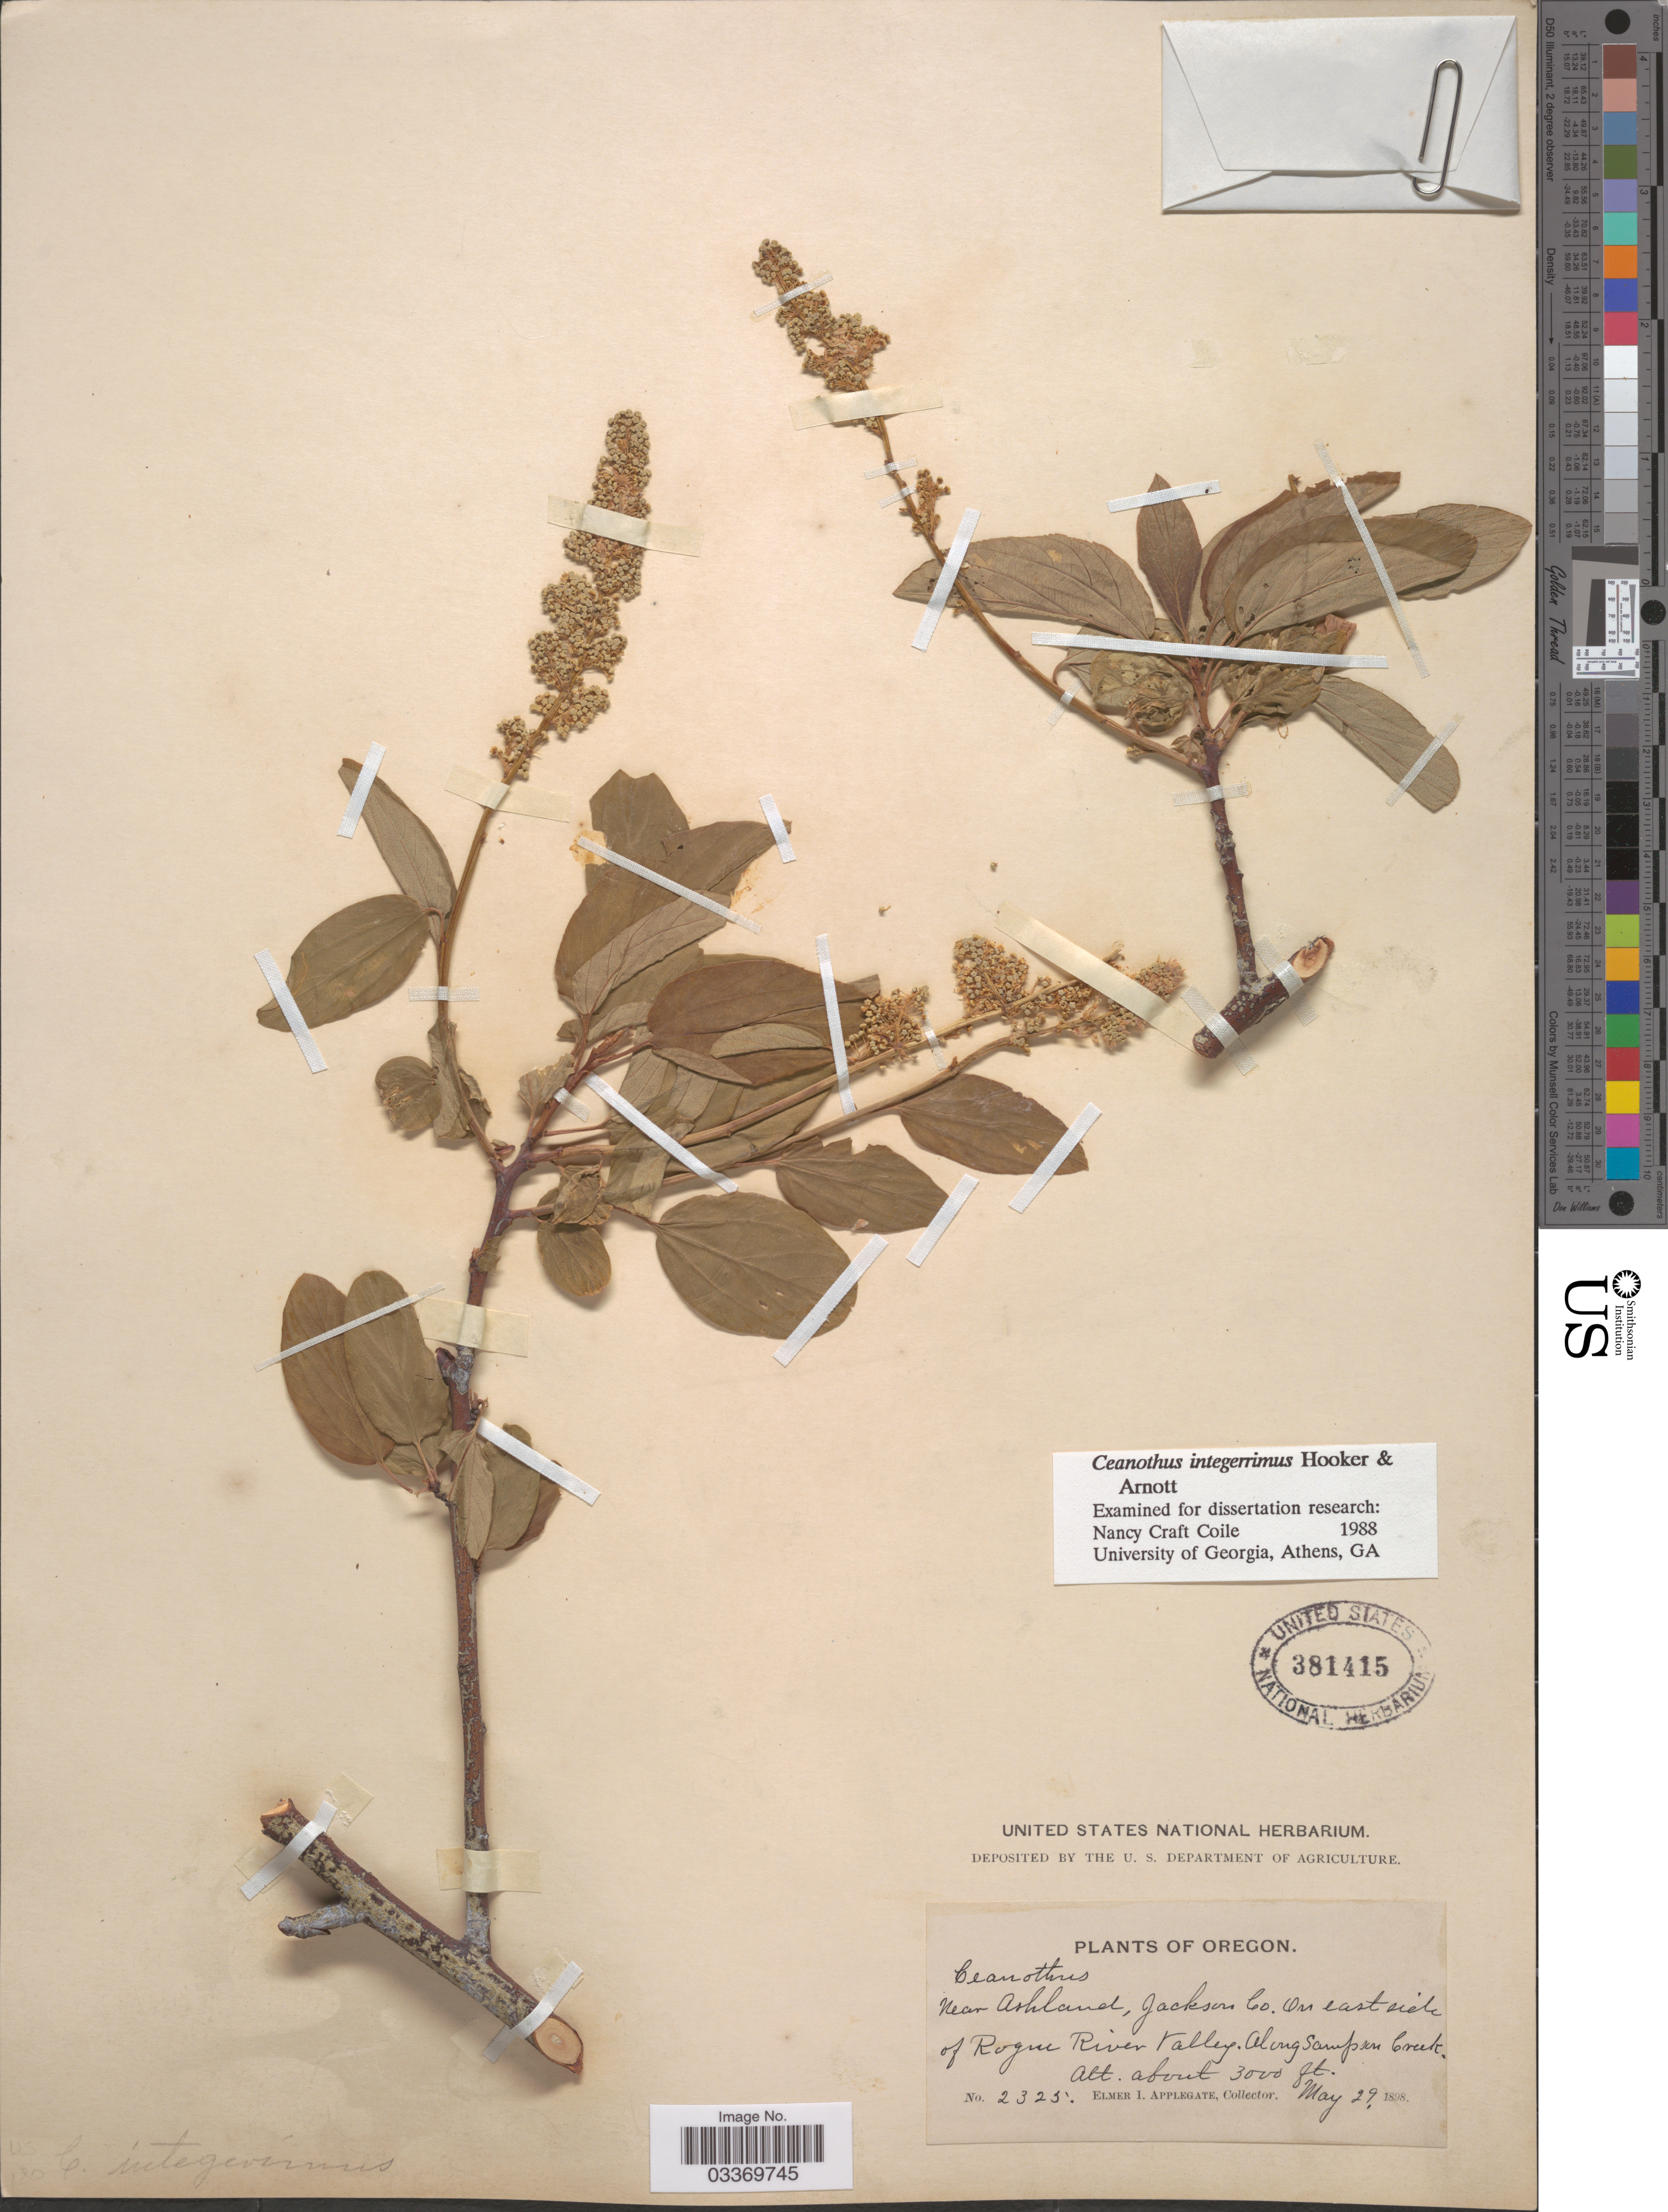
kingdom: Plantae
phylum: Tracheophyta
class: Magnoliopsida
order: Rosales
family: Rhamnaceae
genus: Ceanothus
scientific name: Ceanothus integerrimus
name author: Hook. & Arn.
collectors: E. I. Applegate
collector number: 2325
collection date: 1898-05-29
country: United States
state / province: Oregon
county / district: Jackson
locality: Near Ashland, Jackson Co. On east side of Rogue River Valley. Along Sampson Creek.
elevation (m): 914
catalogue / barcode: US 381415